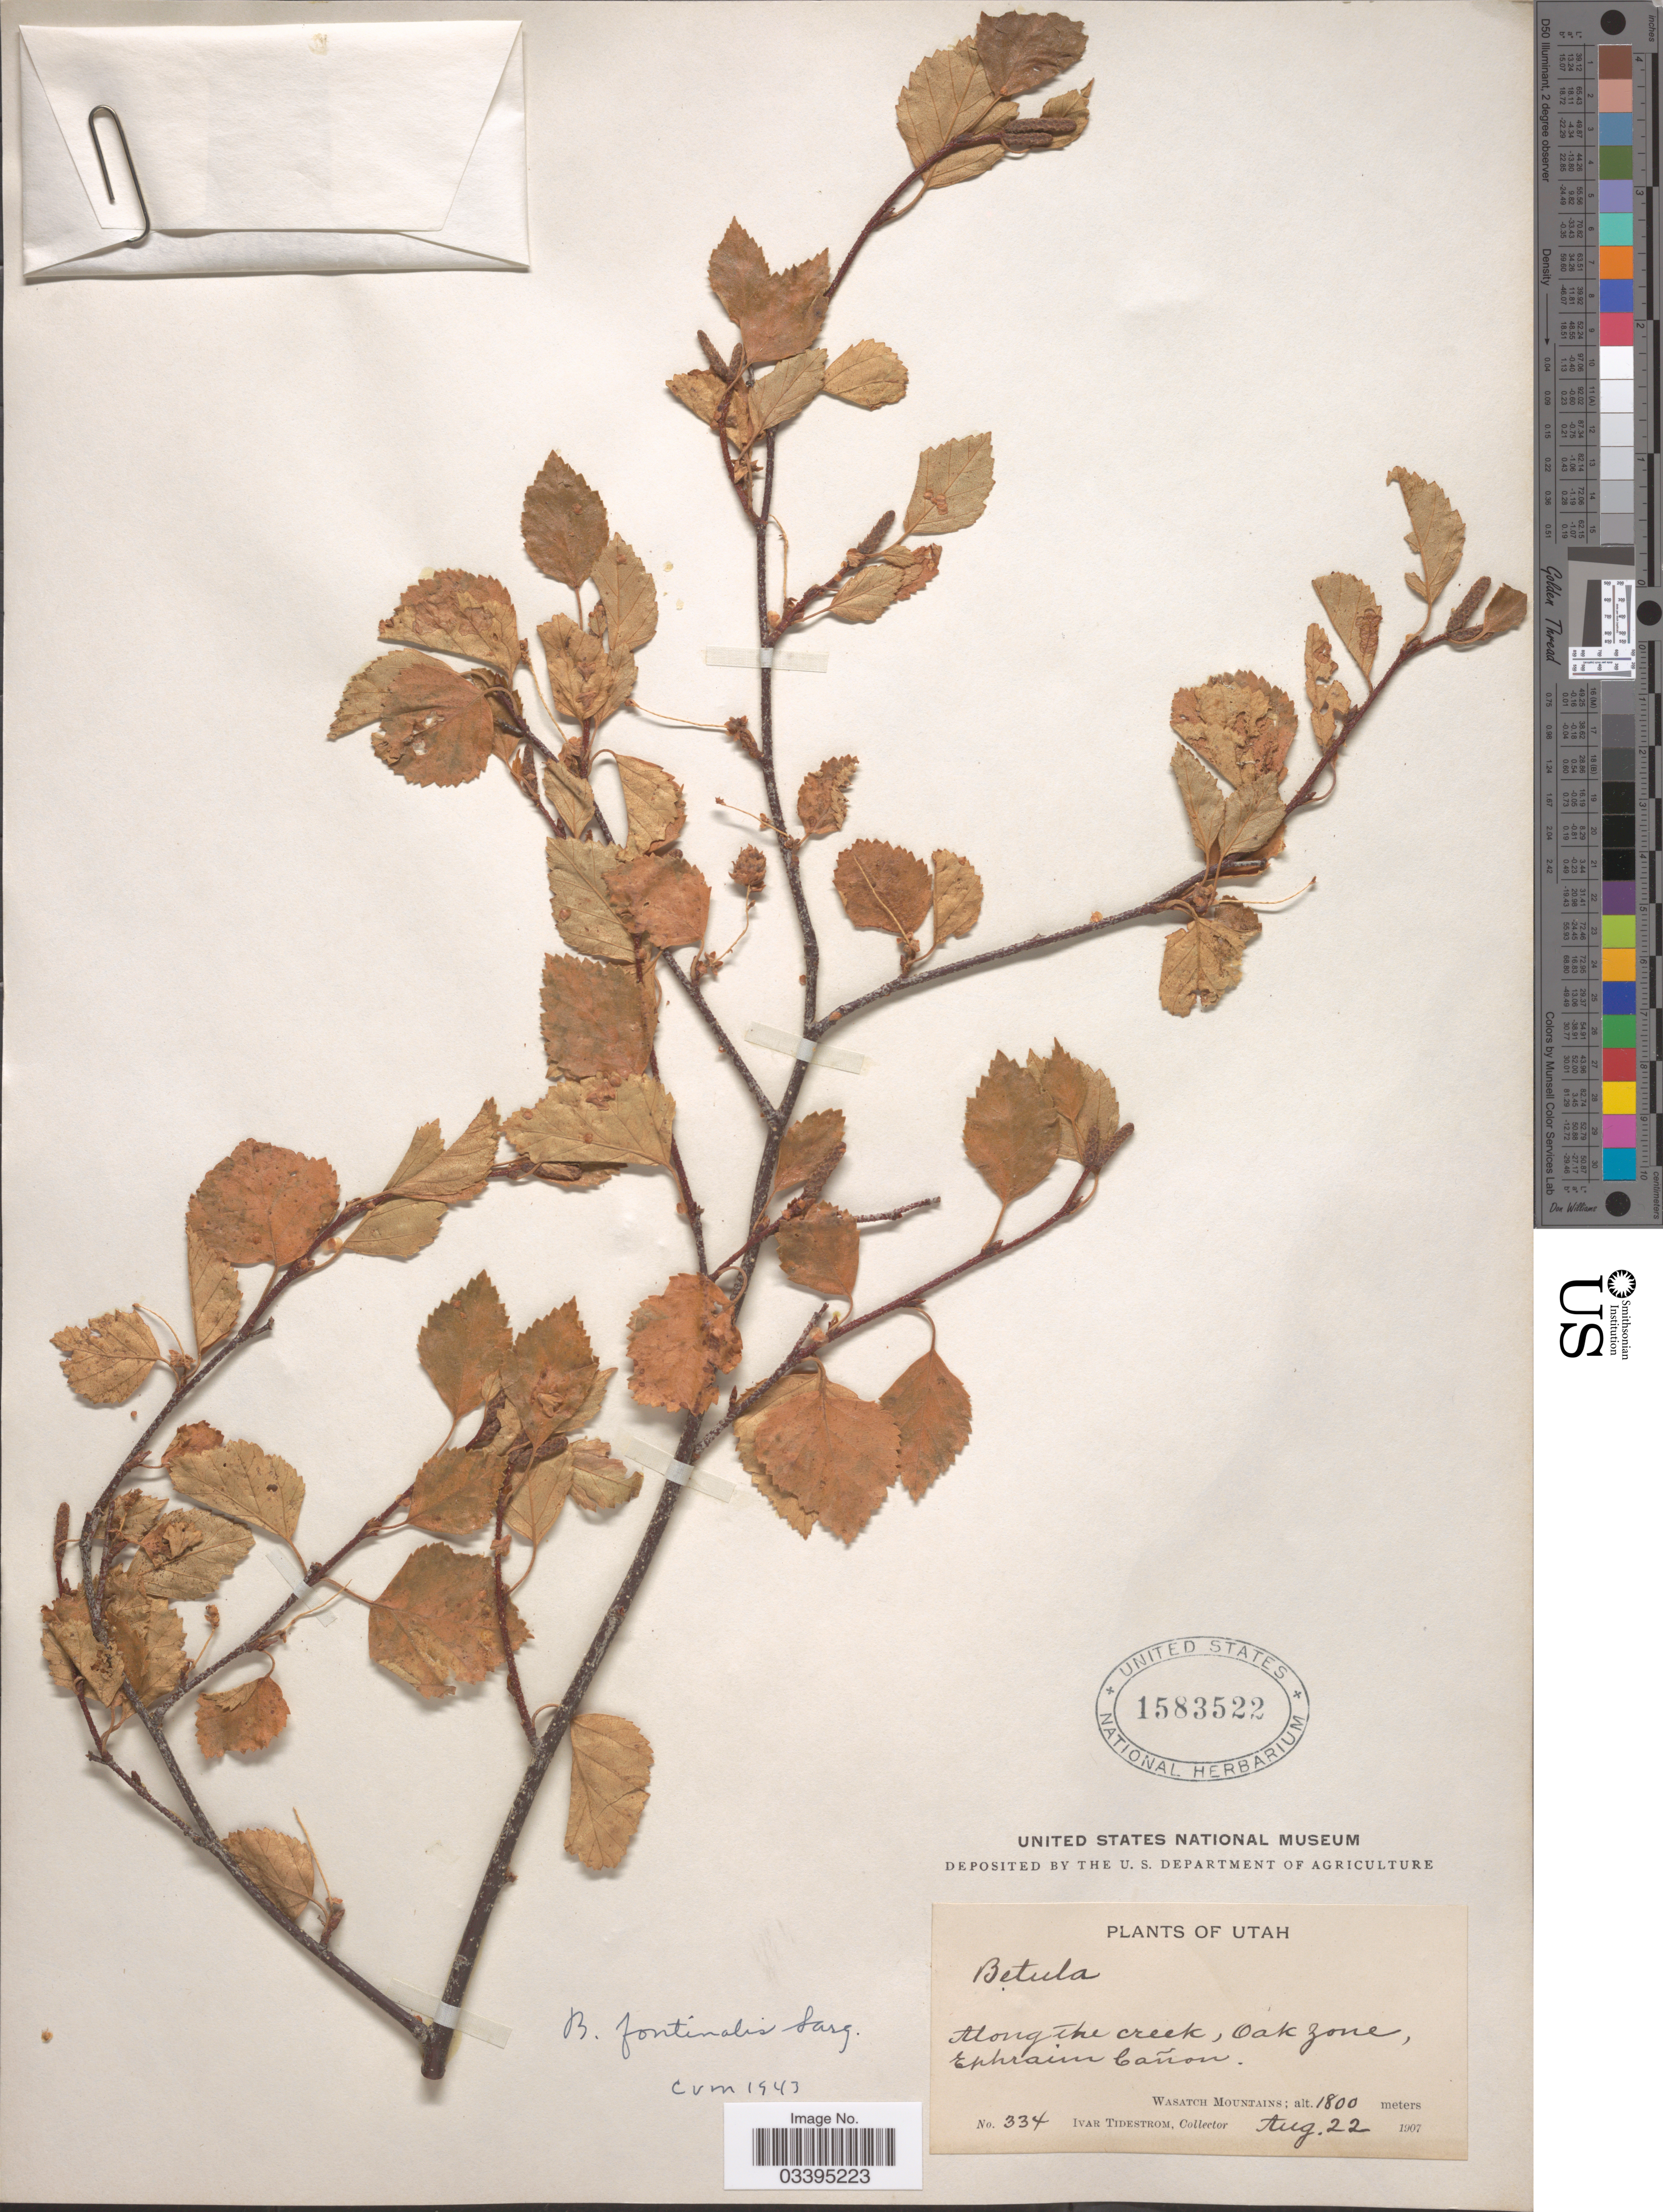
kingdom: Plantae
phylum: Tracheophyta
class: Magnoliopsida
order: Fagales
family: Betulaceae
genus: Betula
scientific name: Betula fontinalis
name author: Sarg.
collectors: I. F. Tidestrom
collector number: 334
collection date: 1907-08-22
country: United States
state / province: Utah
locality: Along the creek, Oak Zone, Ephraim Cañon. Wasatch Mountains.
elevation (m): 1800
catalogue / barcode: US 1583522